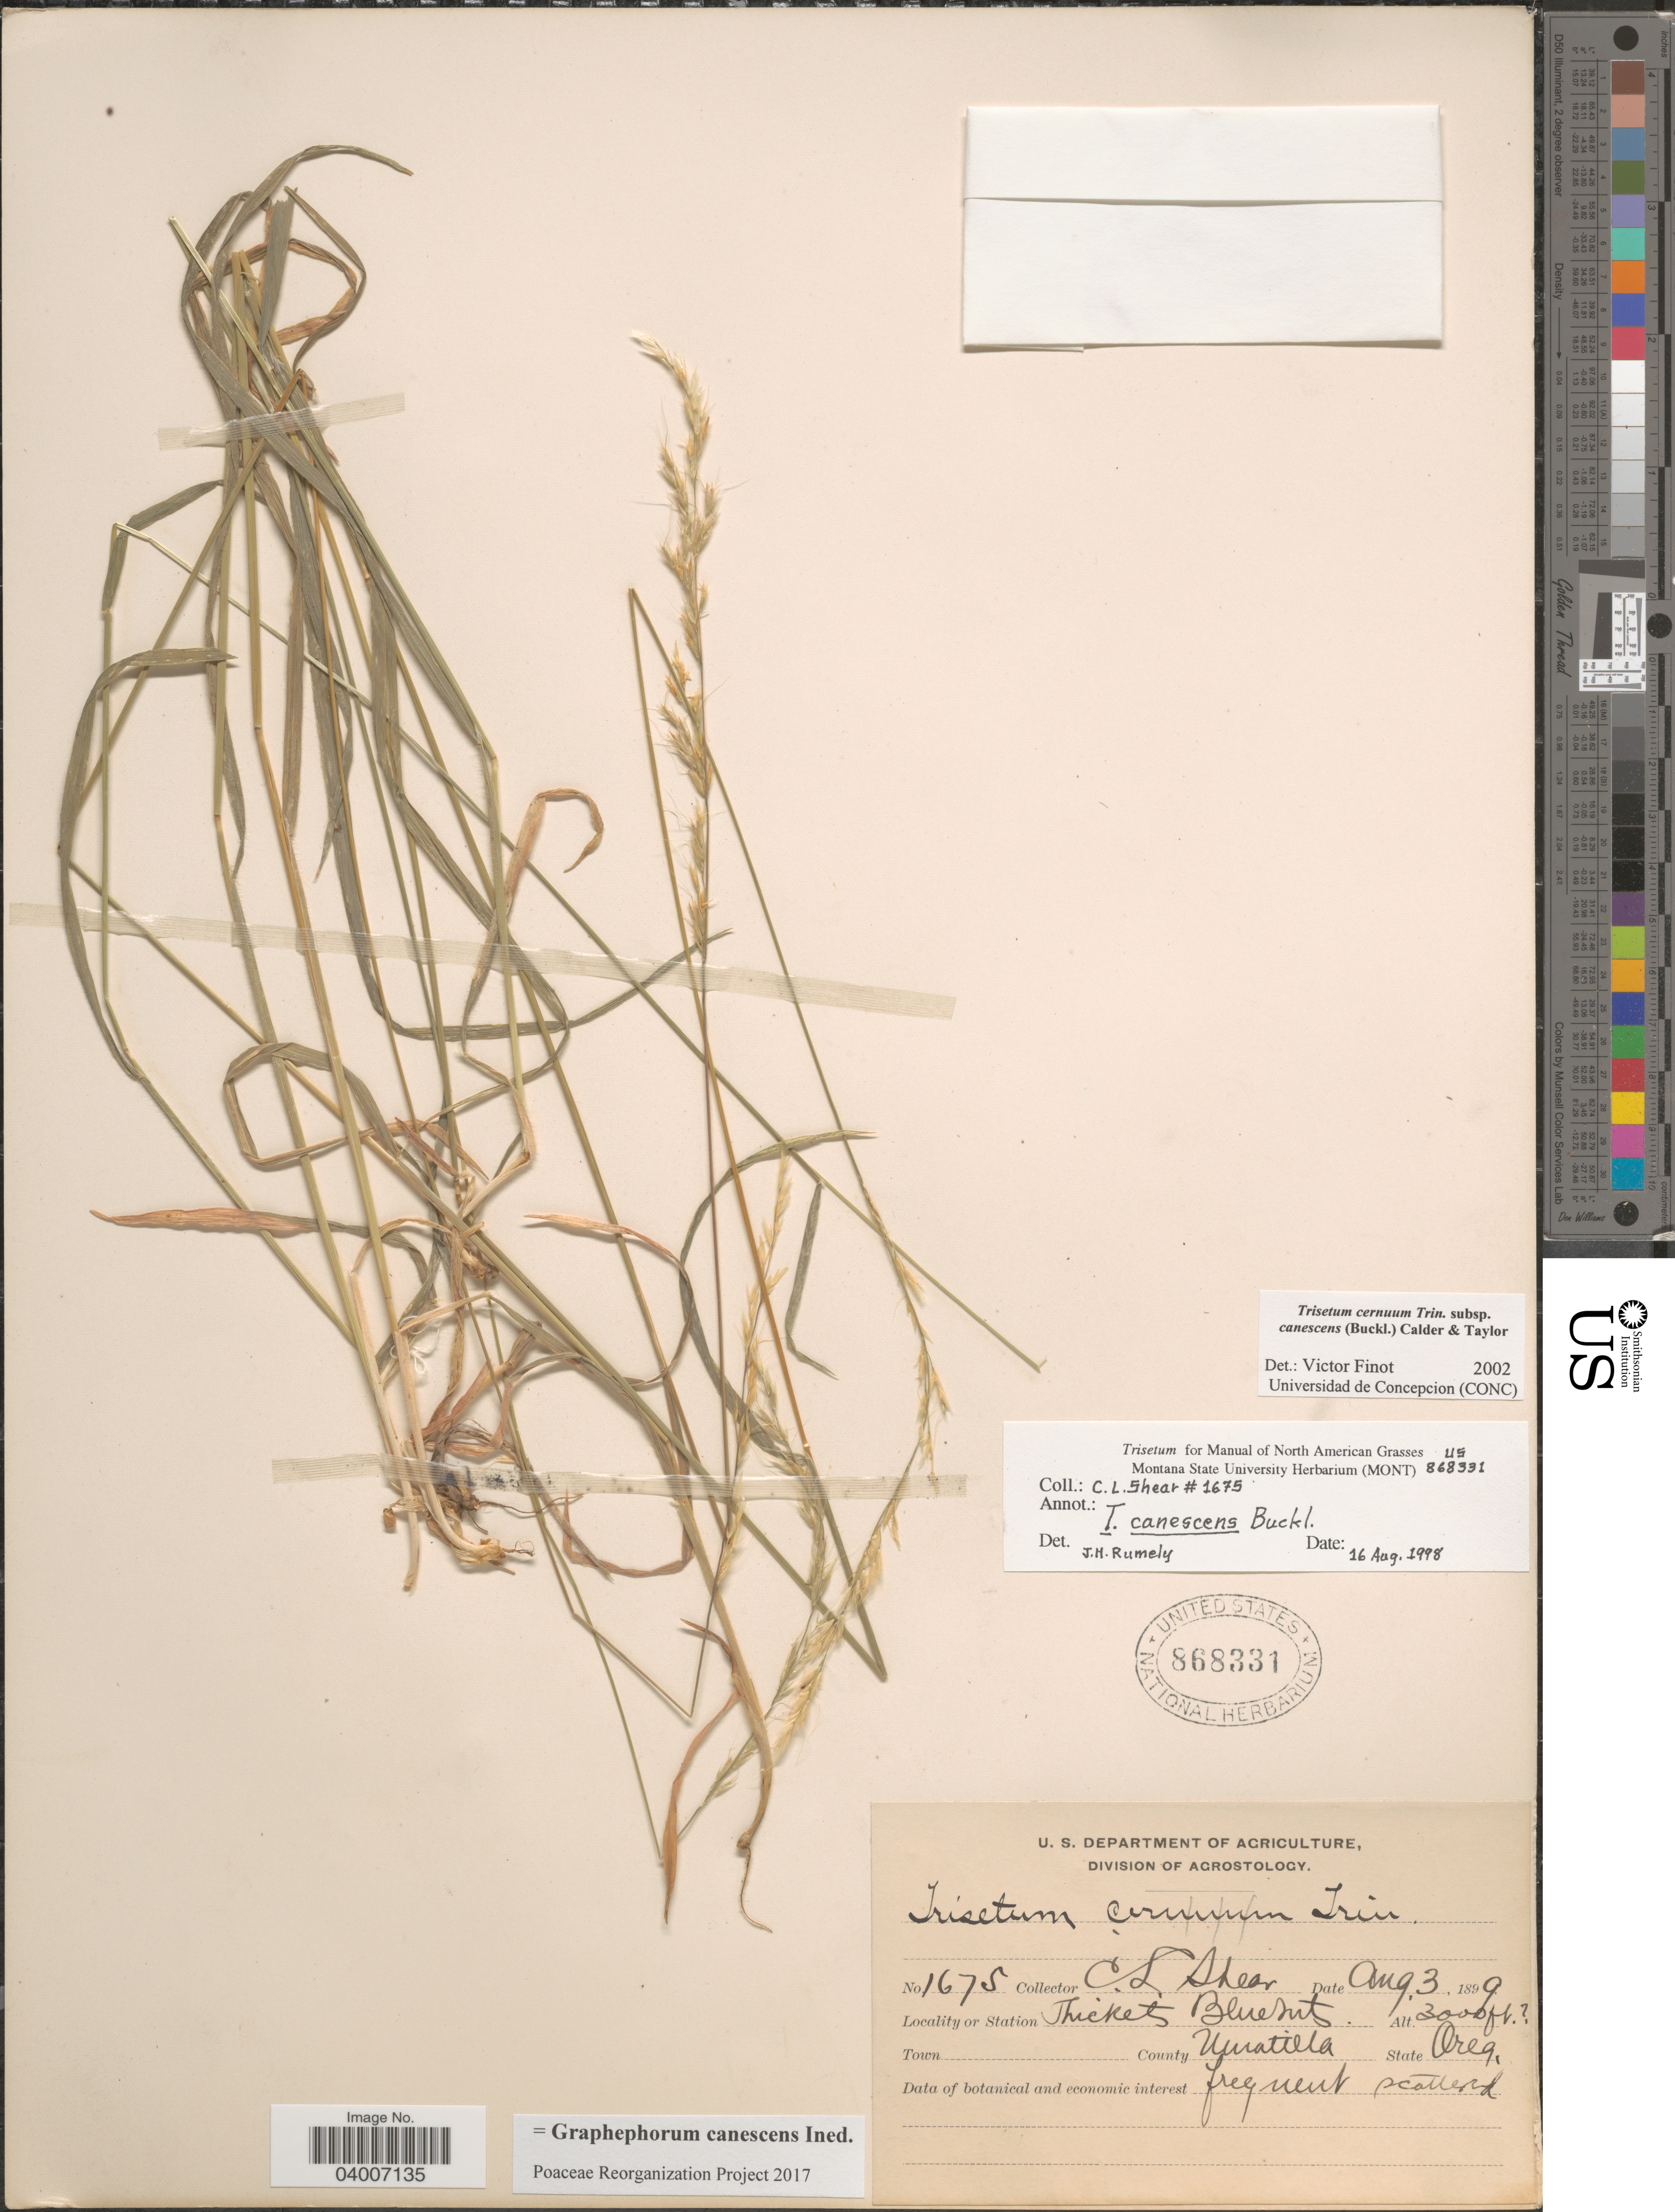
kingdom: Plantae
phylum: Tracheophyta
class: Liliopsida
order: Poales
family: Poaceae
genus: Graphephorum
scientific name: Graphephorum canescens ined.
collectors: C. L. Shear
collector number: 1675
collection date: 1899-08-03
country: United States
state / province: Oregon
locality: Station Thickets Blue Mts. County Umatilla.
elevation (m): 914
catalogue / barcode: US 868331